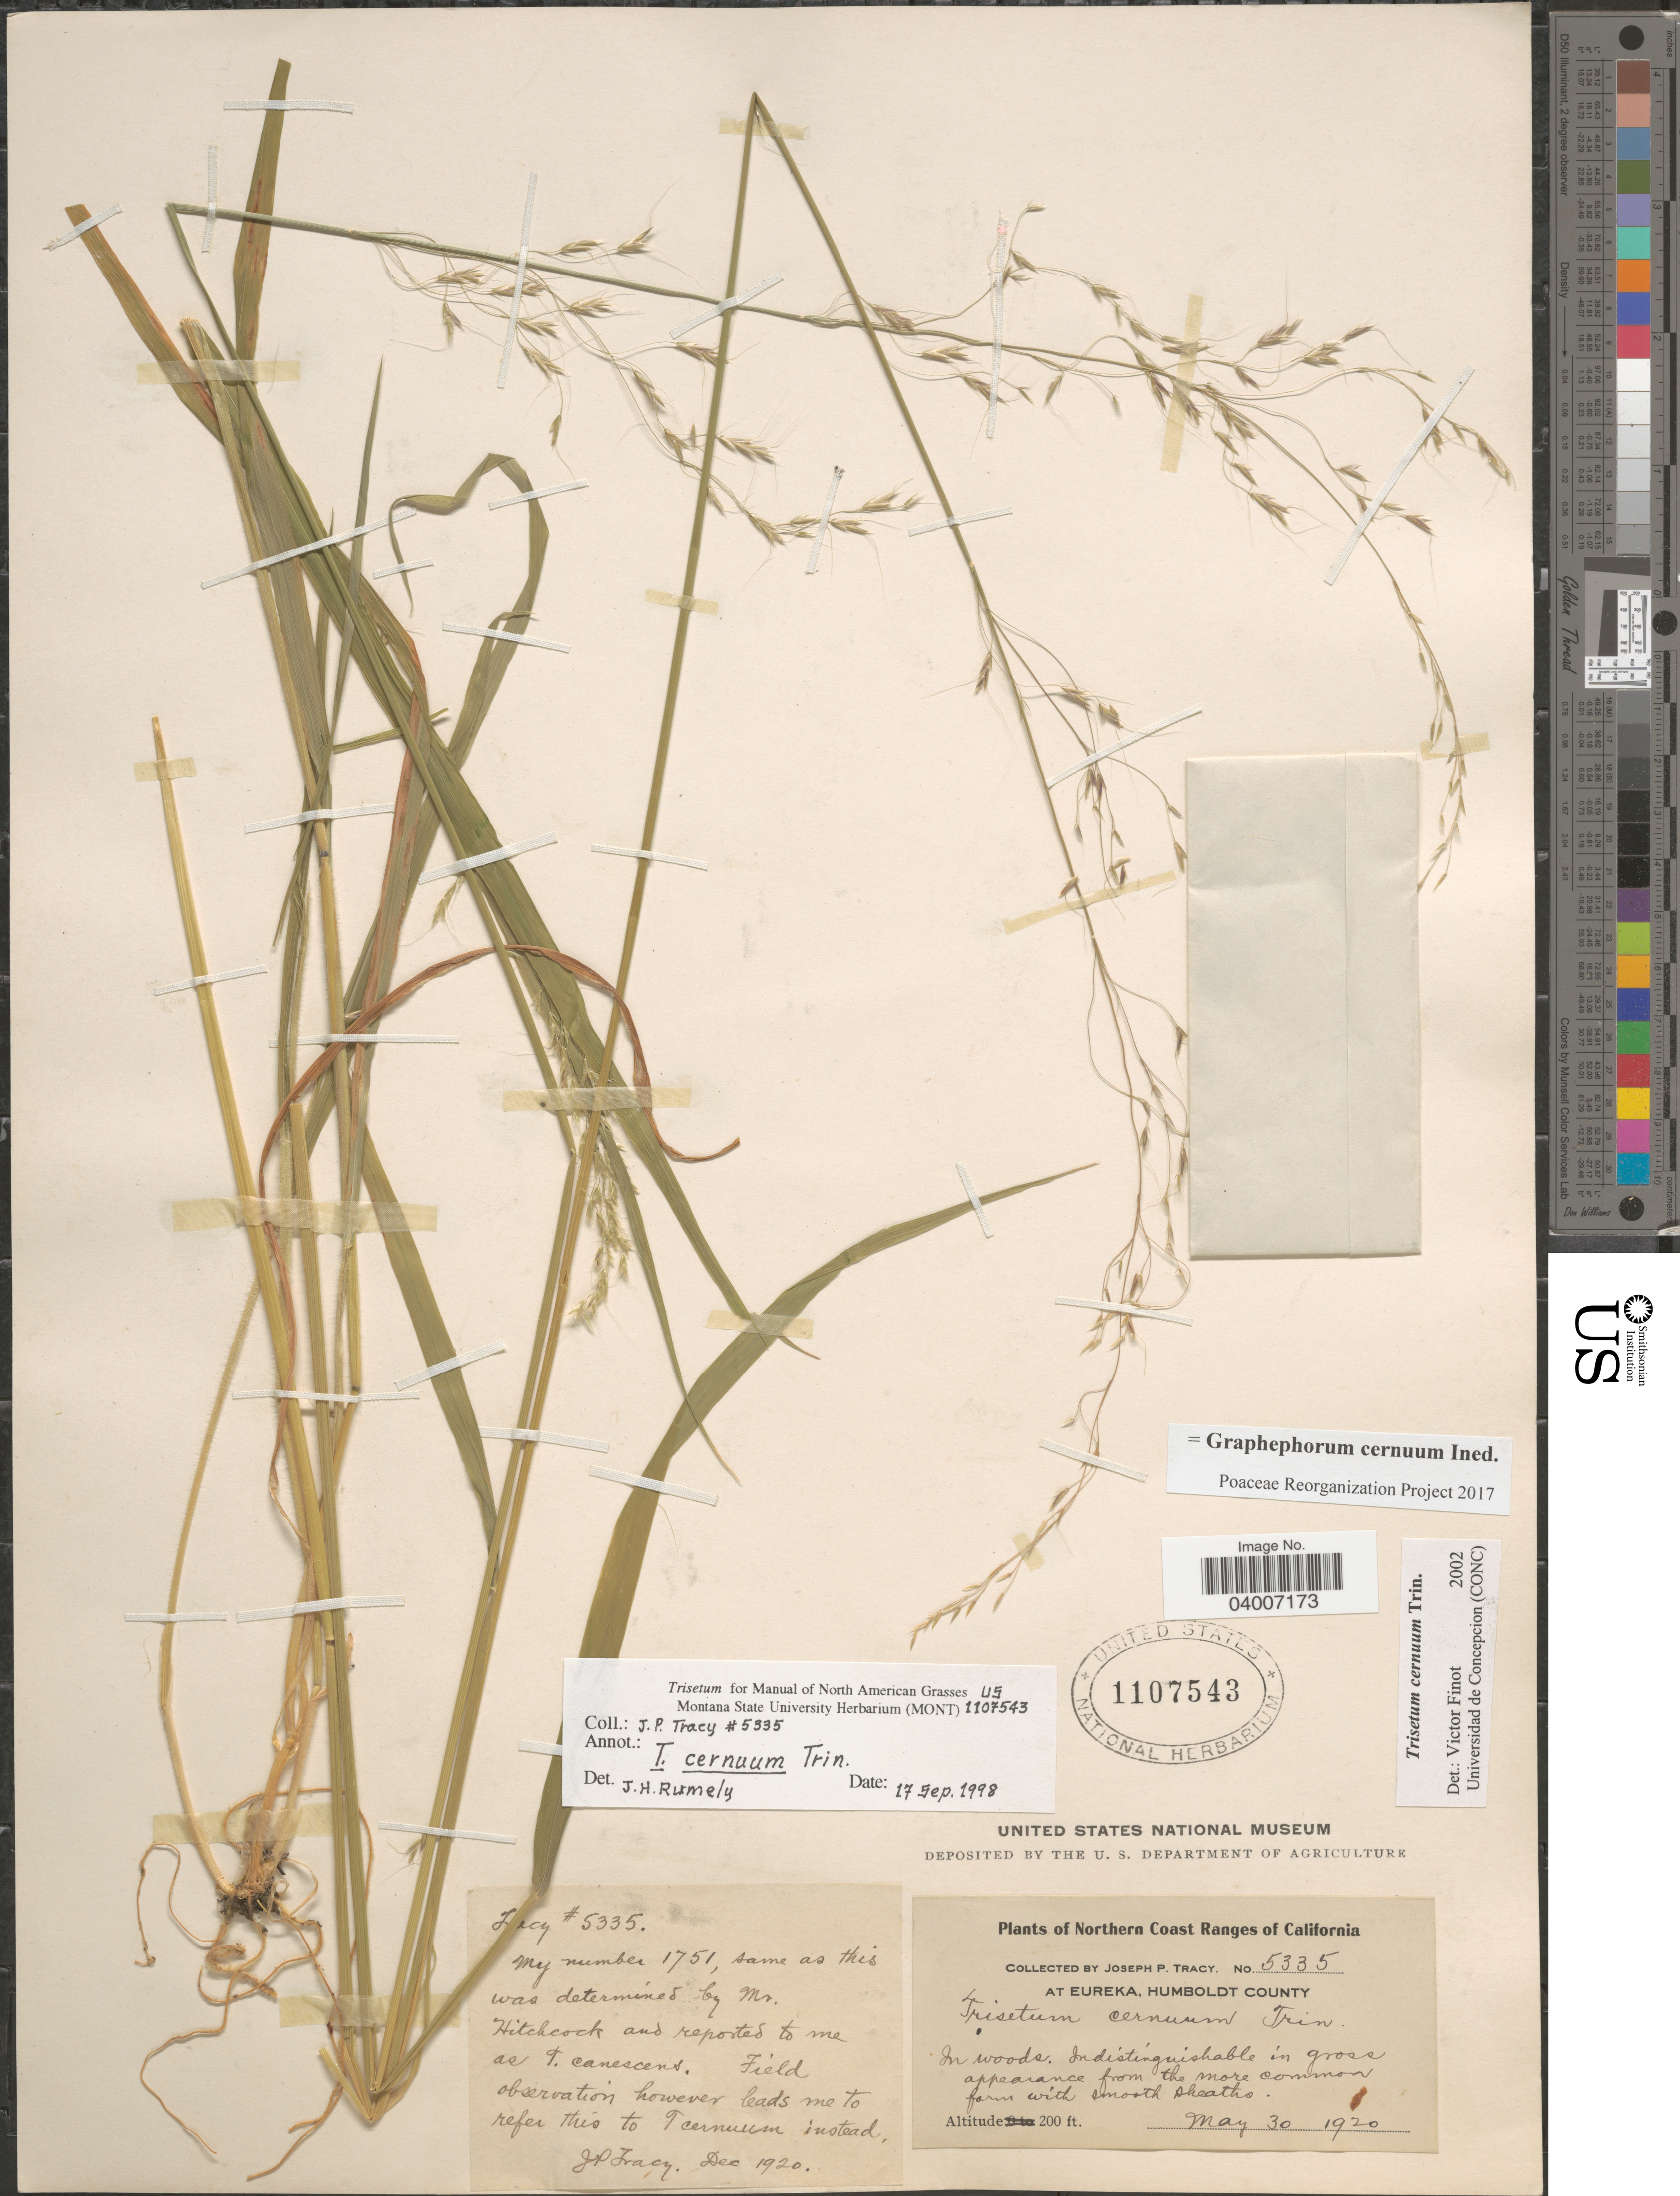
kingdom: Plantae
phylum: Tracheophyta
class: Liliopsida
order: Poales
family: Poaceae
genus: Graphephorum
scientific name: Graphephorum cernuum ined.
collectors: J. Tracy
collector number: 5335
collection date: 1920-05-30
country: United States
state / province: California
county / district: Humboldt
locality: Northern Coast Ranges of California. At Eureka, Humboldt County.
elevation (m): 61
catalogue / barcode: US 1107543